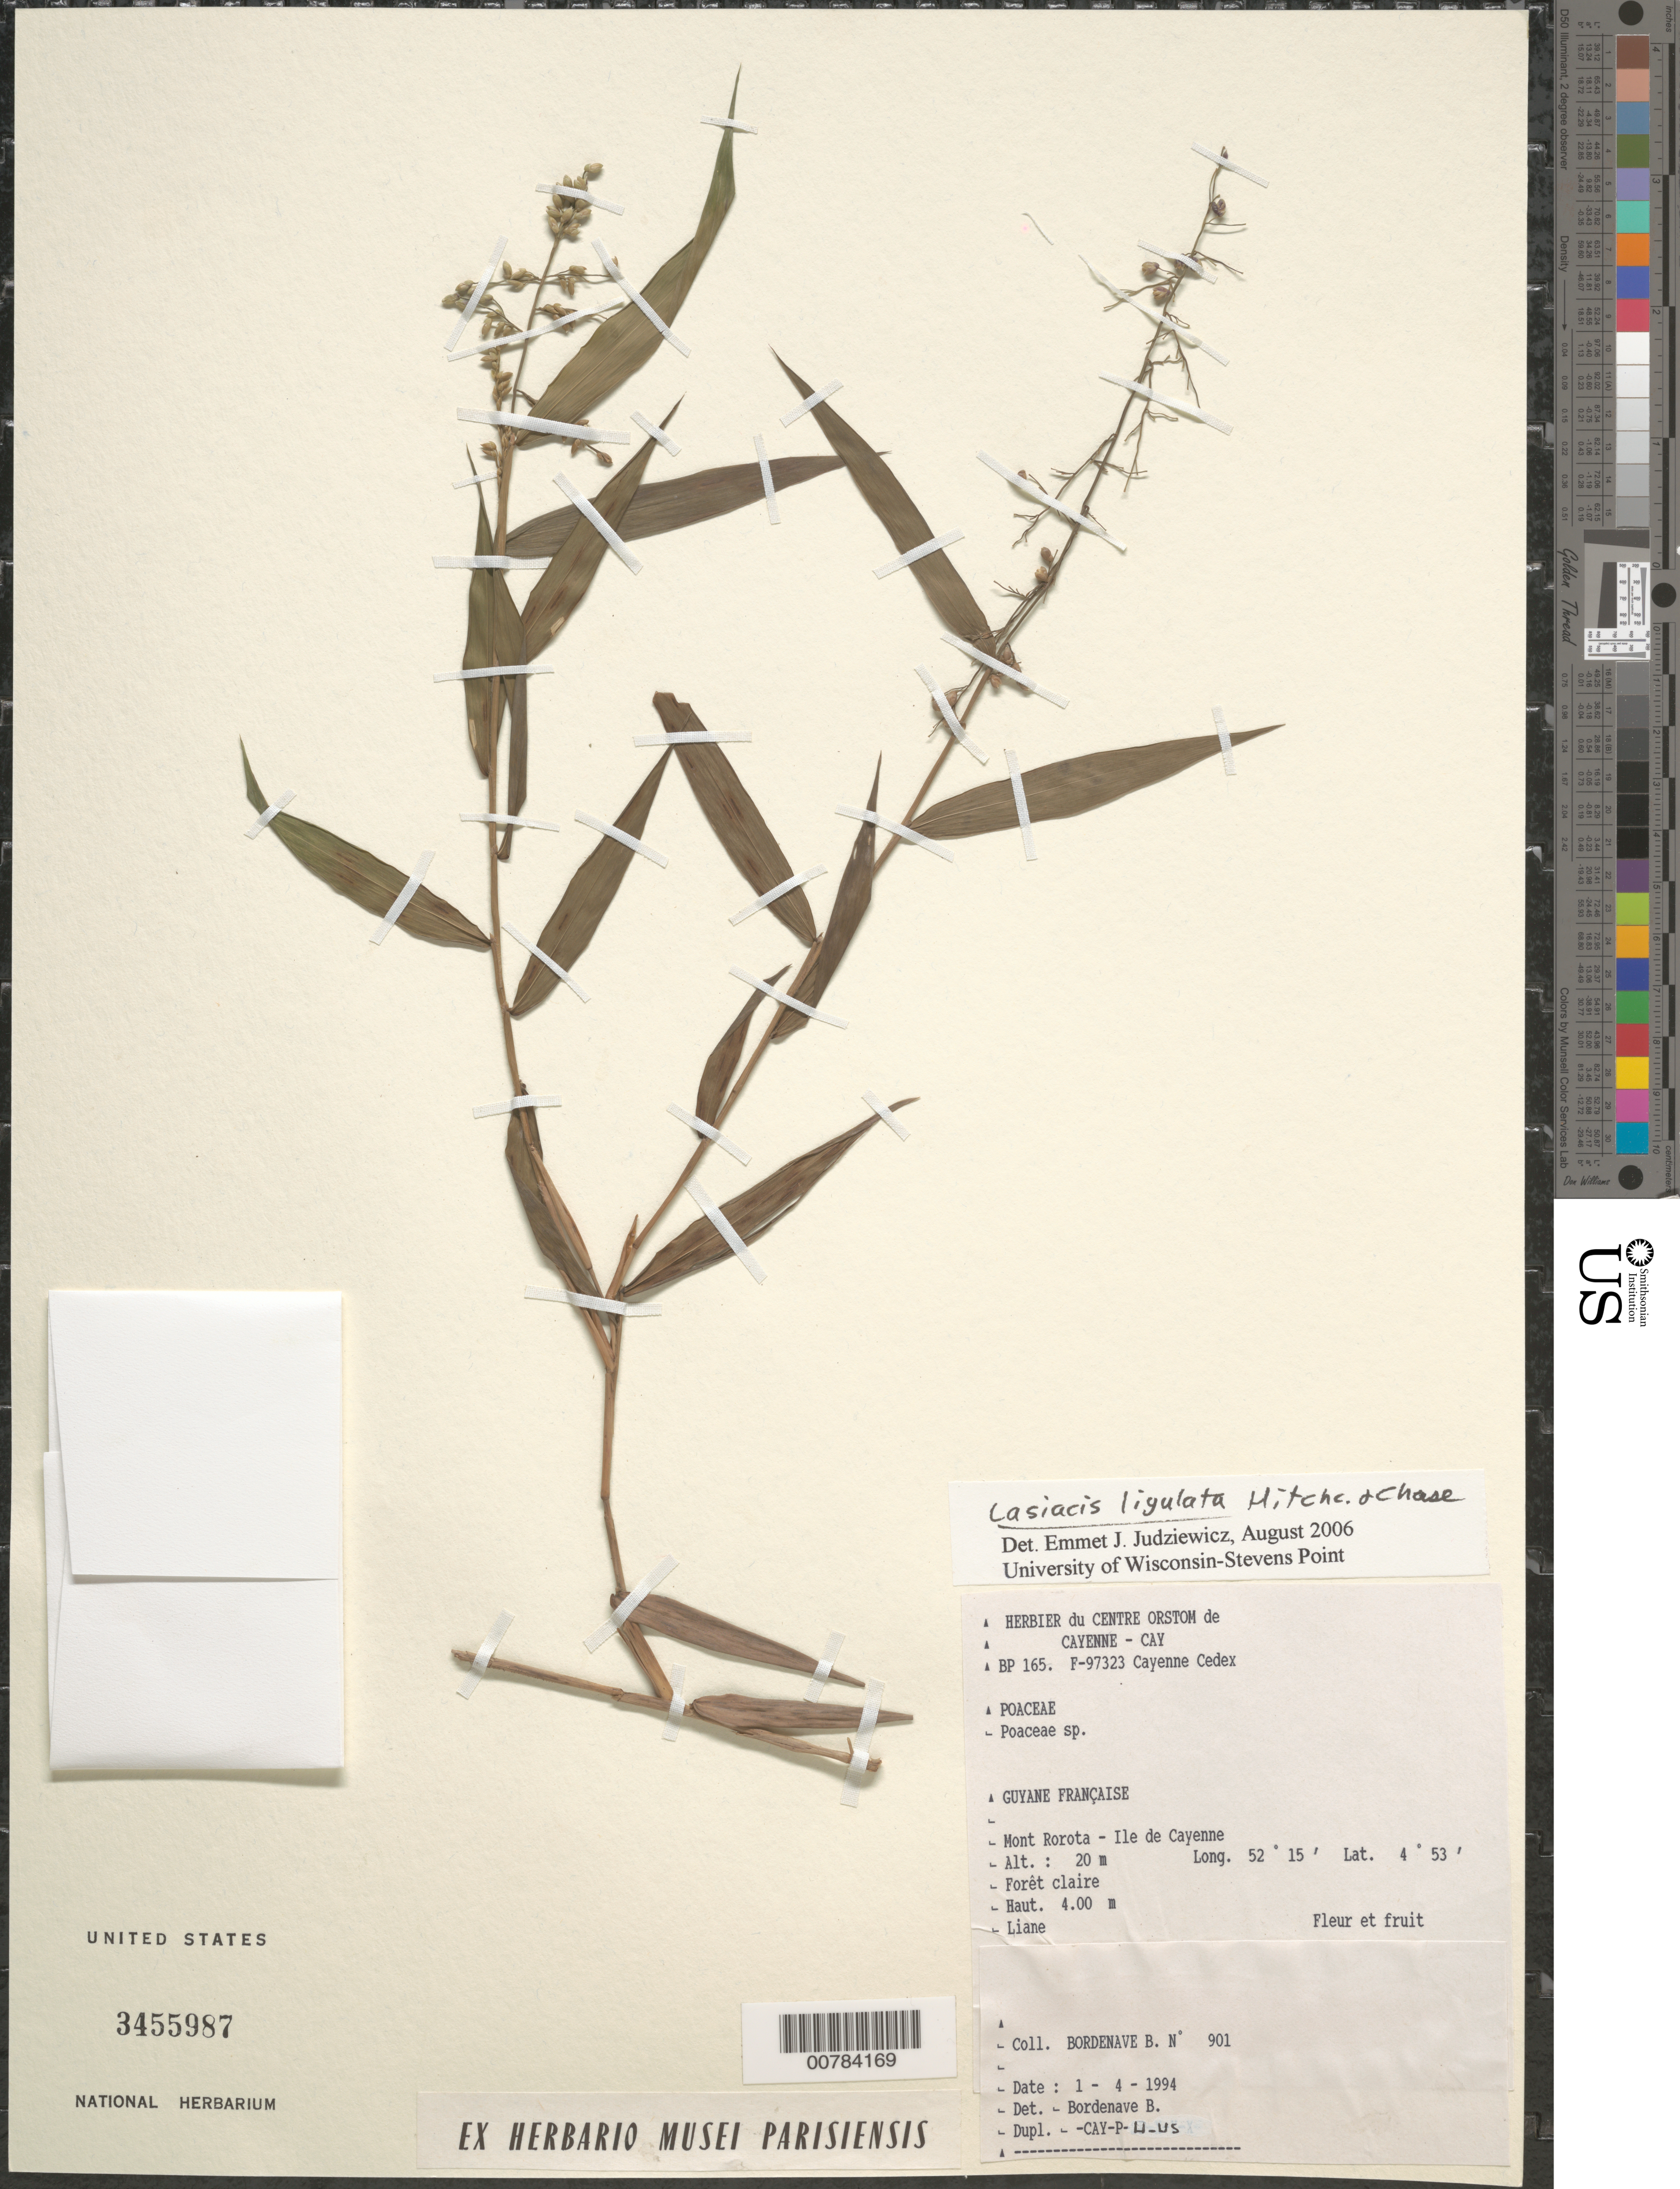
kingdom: Plantae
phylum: Tracheophyta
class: Liliopsida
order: Poales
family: Poaceae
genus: Lasiacis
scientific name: Lasiacis ligulata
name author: Hitchc. & Chase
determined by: Judziewicz, E. J.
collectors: B. Bordenave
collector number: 901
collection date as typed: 1-Apr-94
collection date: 1994-04-01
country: French Guiana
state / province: Cayenne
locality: Mont Rorota, Ile de Cayenne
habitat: Forêt claire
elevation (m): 20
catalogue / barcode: US 3455987